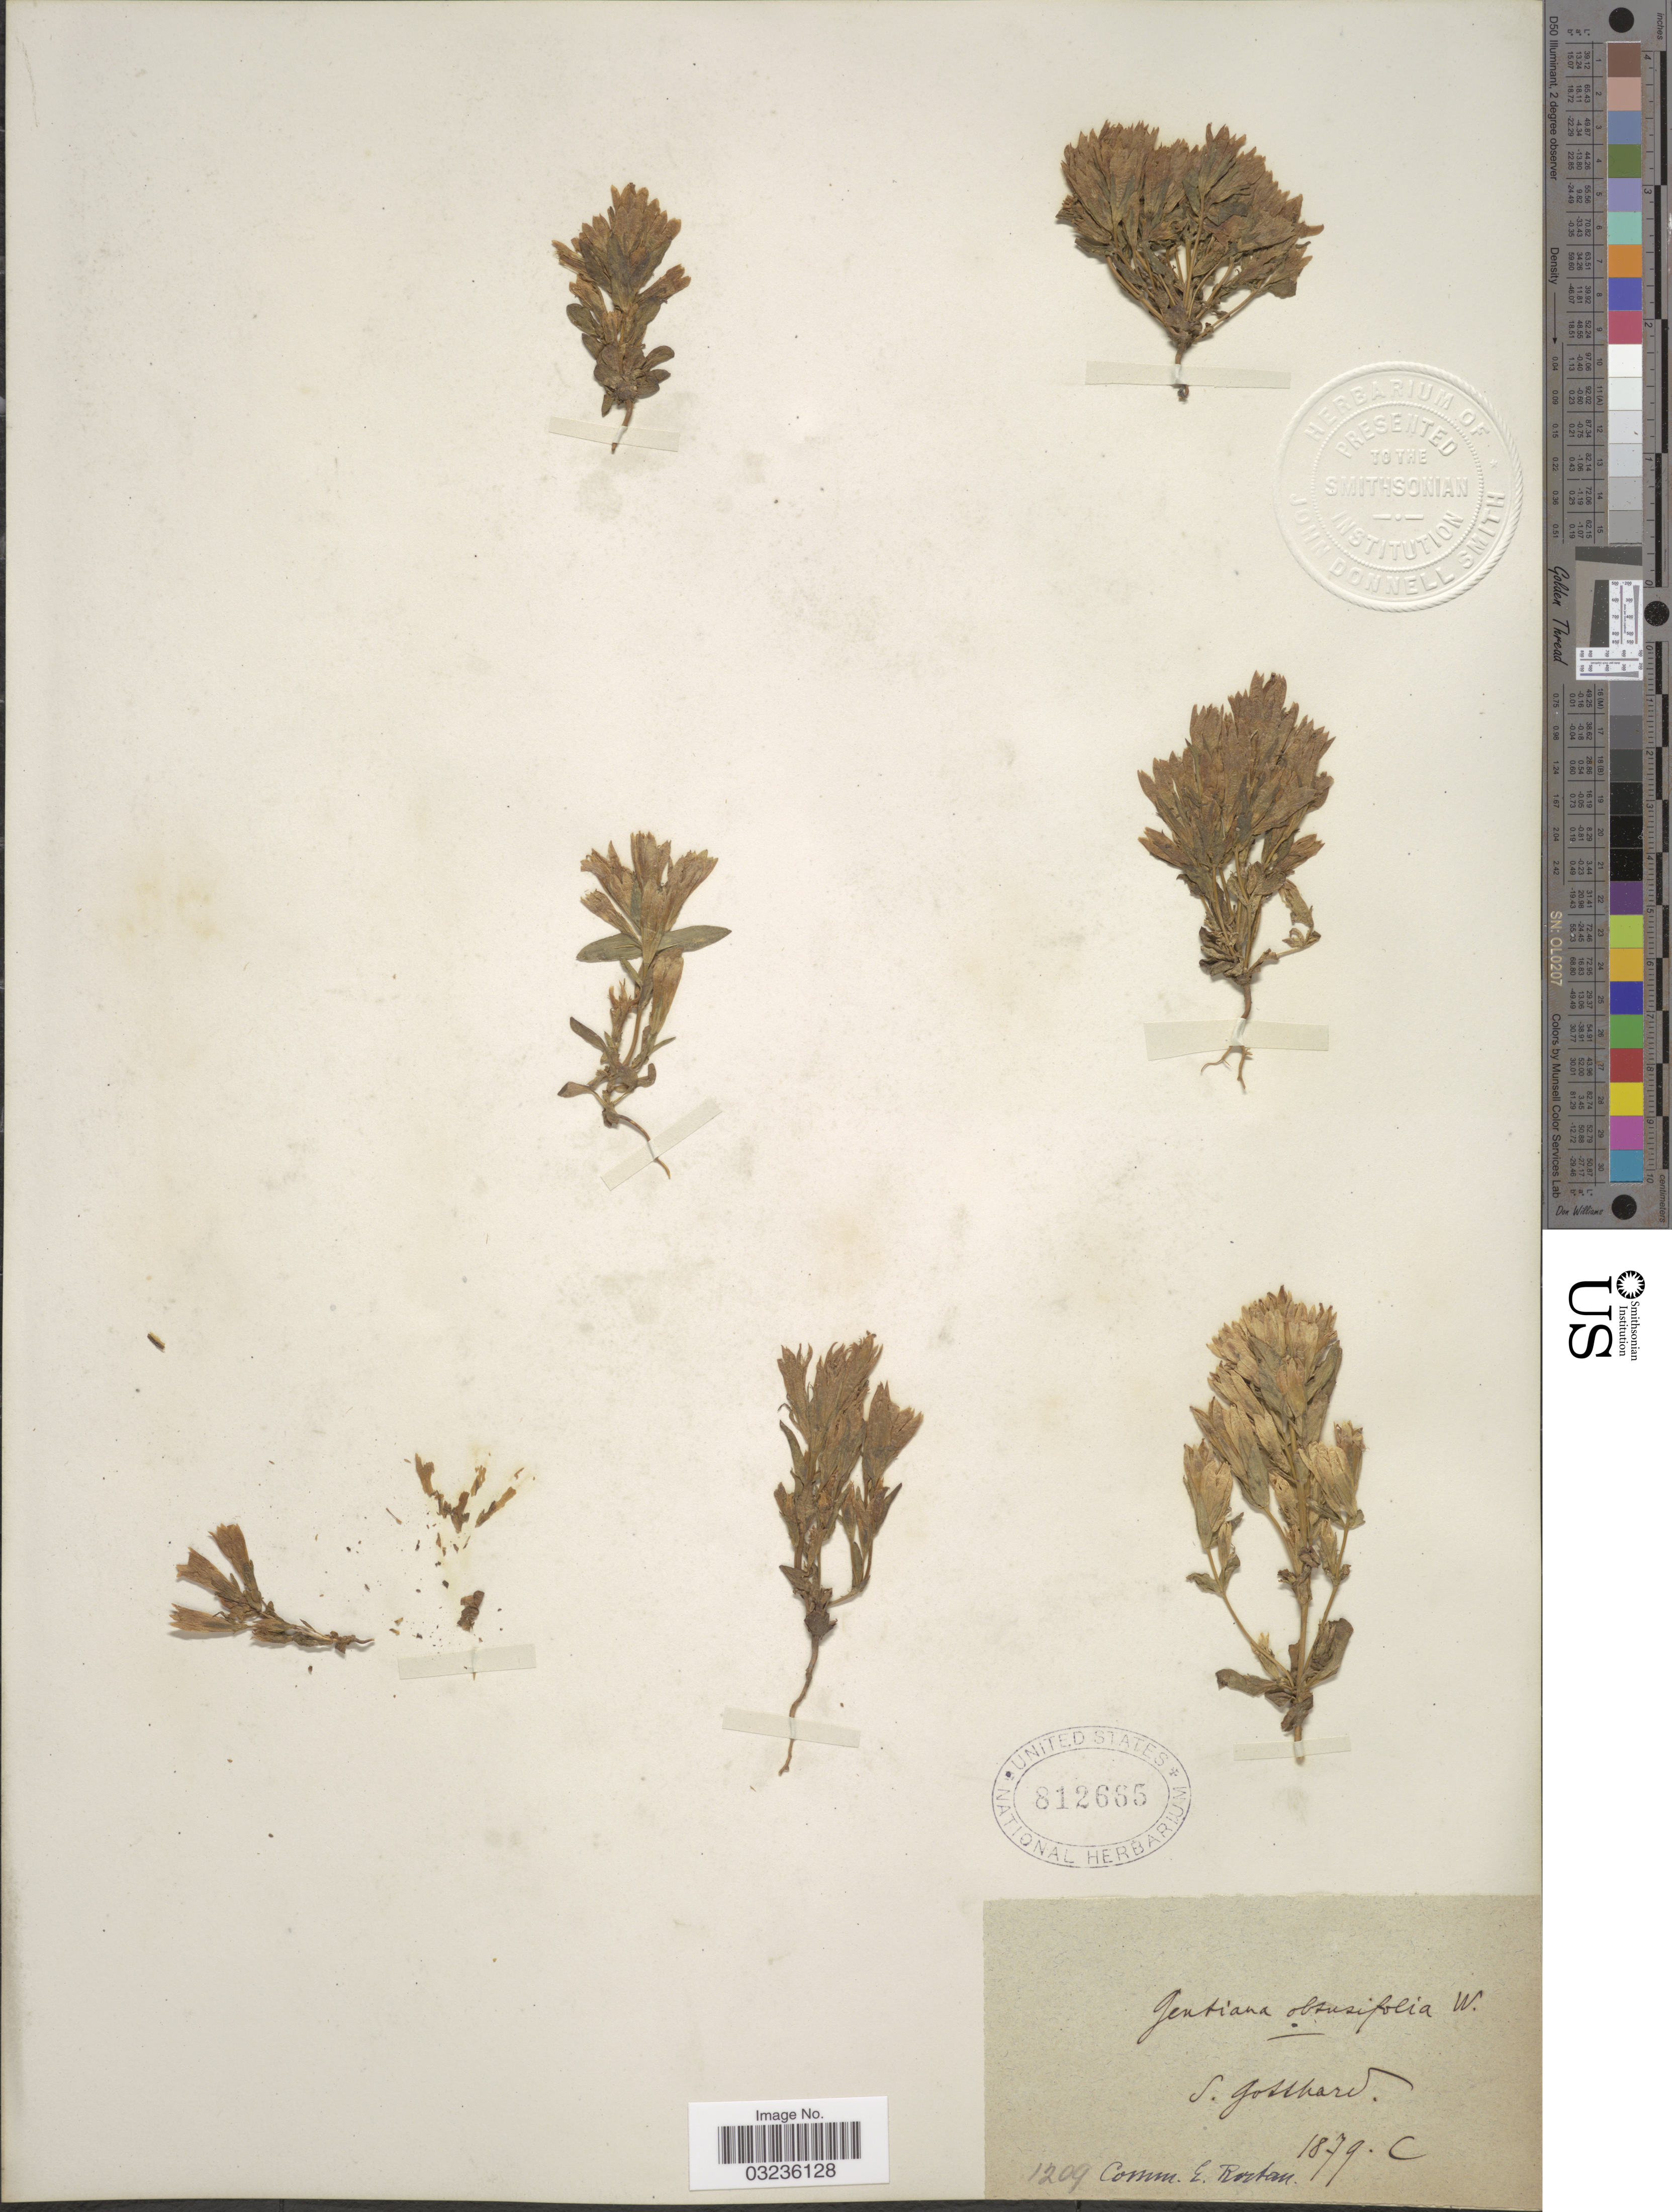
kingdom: Plantae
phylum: Tracheophyta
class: Magnoliopsida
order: Gentianales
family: Gentianaceae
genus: Gentiana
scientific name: Gentiana obtusifolia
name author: (F.W. Schmidt) Willd.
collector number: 1209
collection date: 1879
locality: S. Gosshard [interpreted].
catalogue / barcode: US 812665